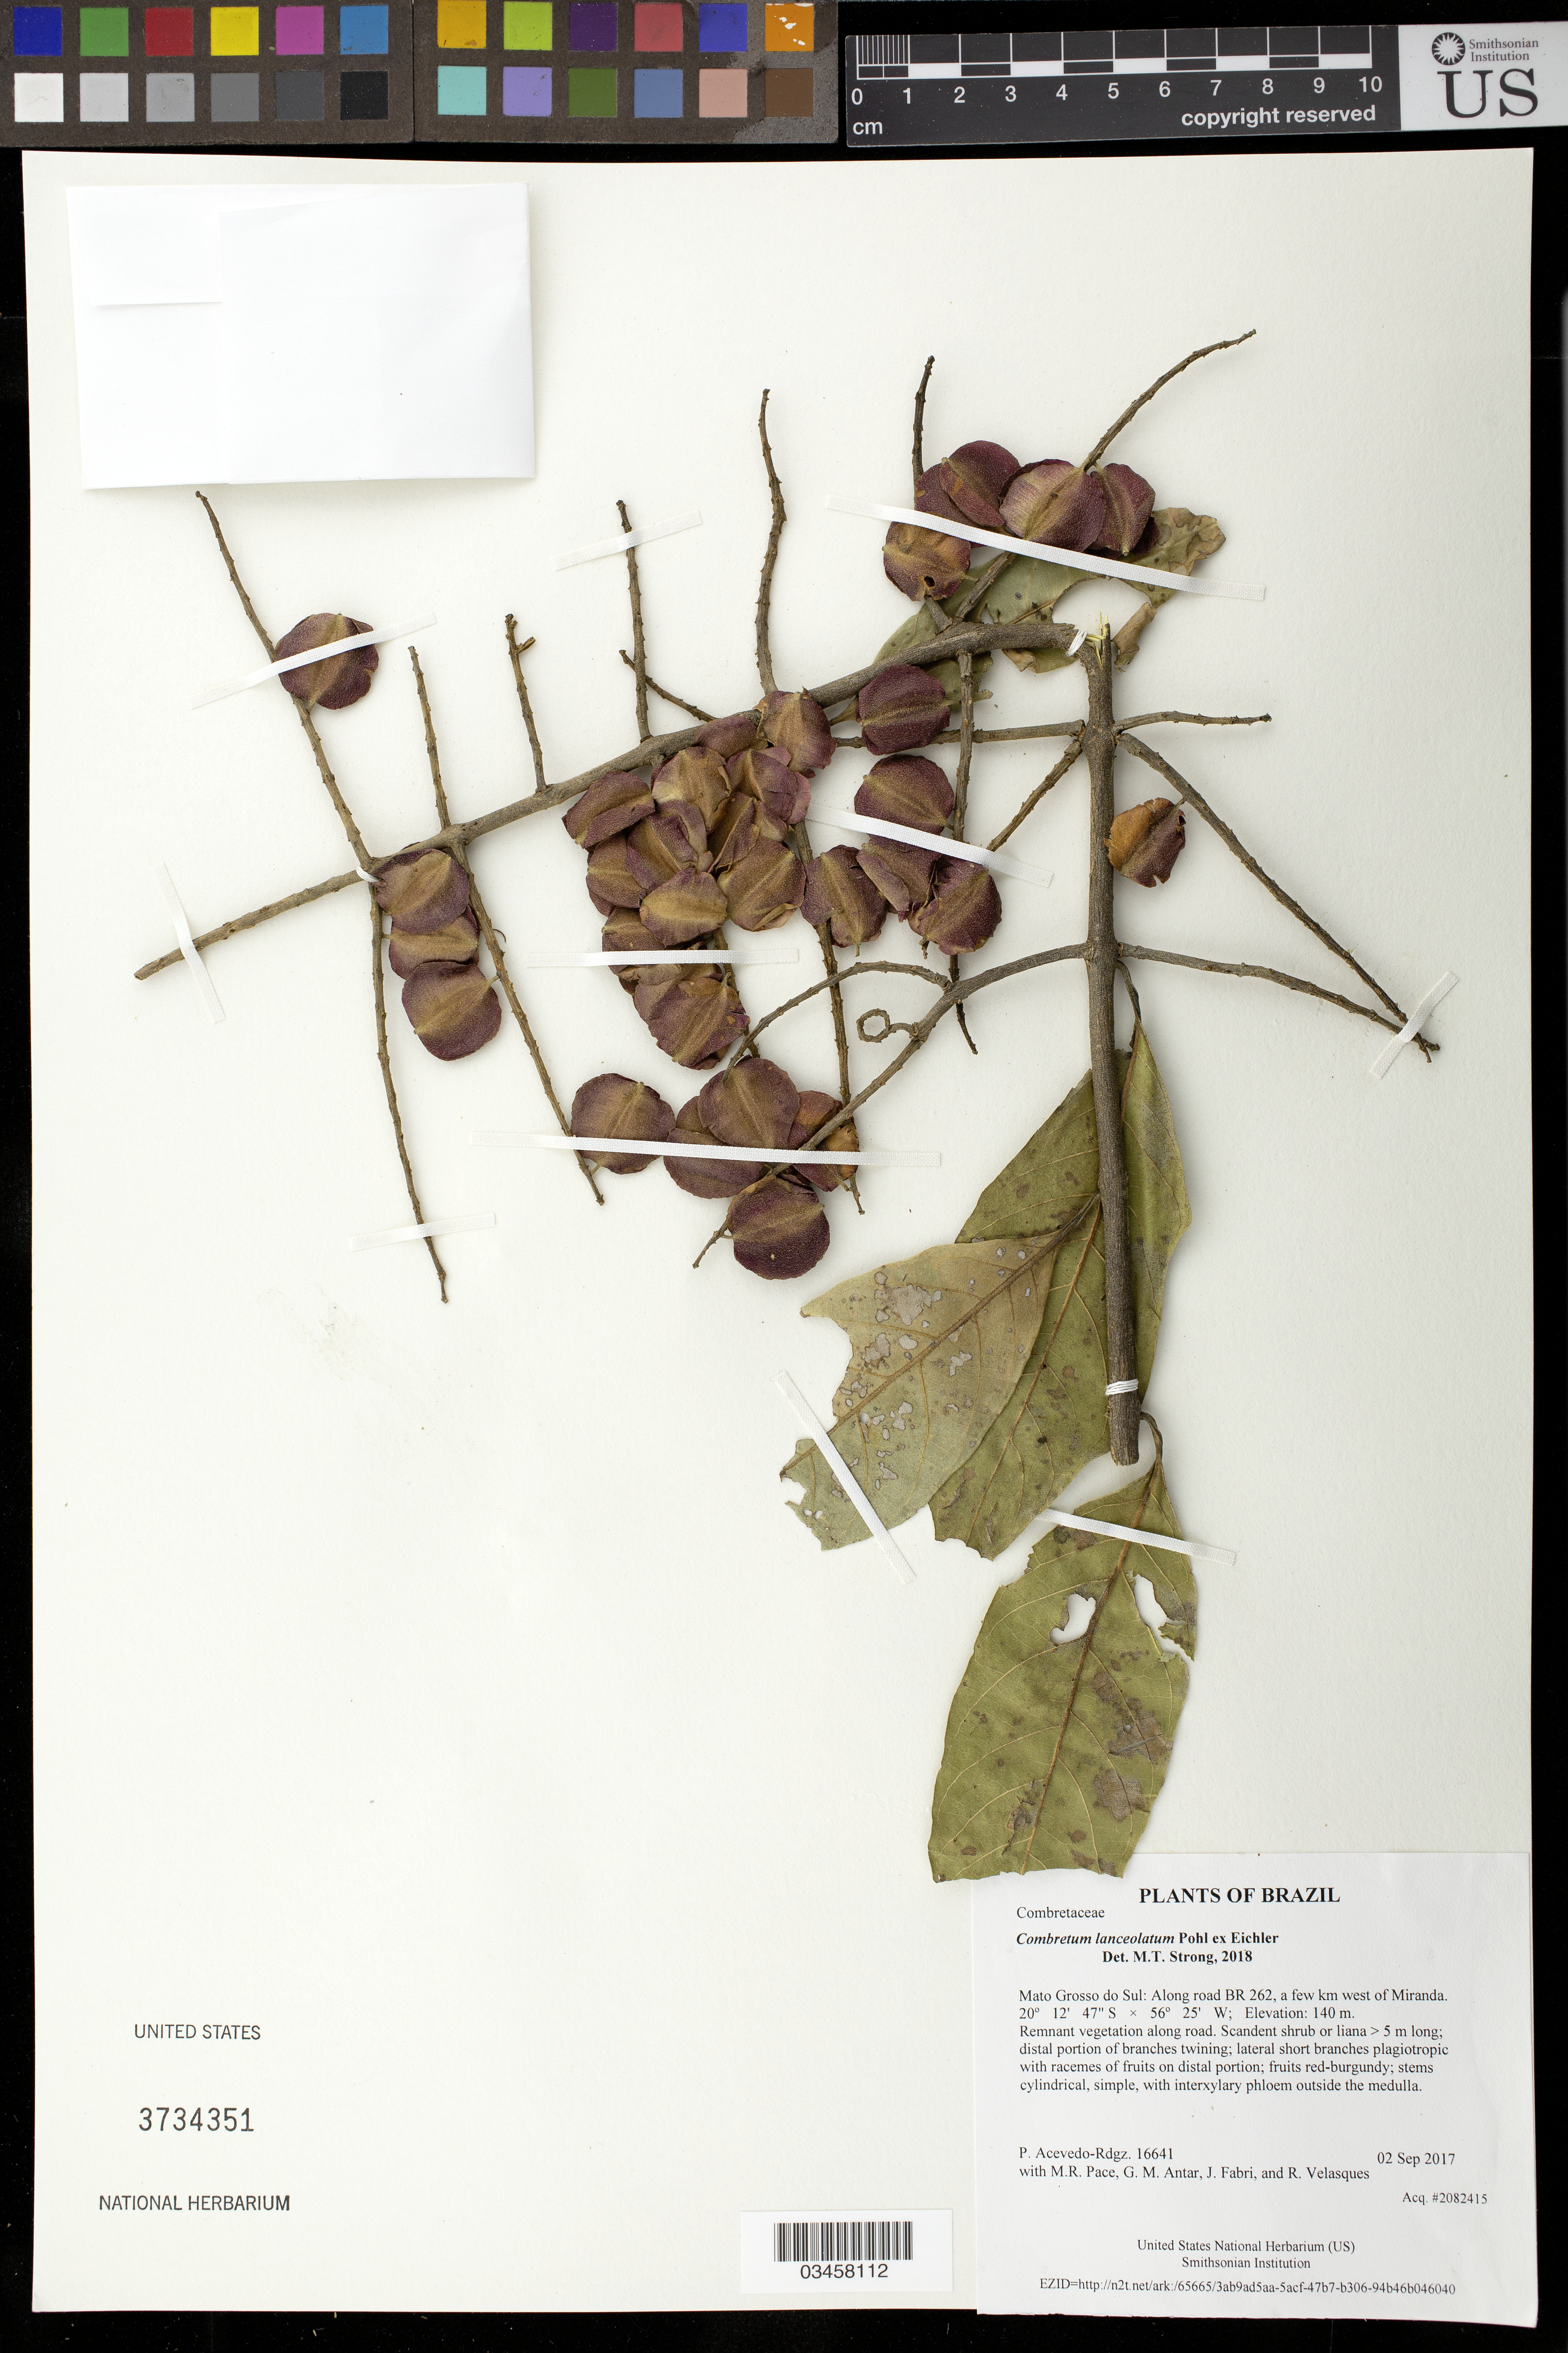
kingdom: Plantae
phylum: Tracheophyta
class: Magnoliopsida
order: Myrtales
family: Combretaceae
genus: Combretum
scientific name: Combretum lanceolatum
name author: Pohl ex Eichler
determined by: Strong, Mark T., (BOT), Smithsonian Institution - National Museum of Natural History (UNITED STATES)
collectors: P. Acevedo-Rodr., M. R. Pace, G. M. Antar, J. Fabri & R. Velasques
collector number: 16641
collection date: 2017-09-02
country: Brazil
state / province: Mato Grosso do Sul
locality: Along road BR 262, a few km west of Miranda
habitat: Remnant vegetation along road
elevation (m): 140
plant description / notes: US, NY, K, MO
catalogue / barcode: US 3734351